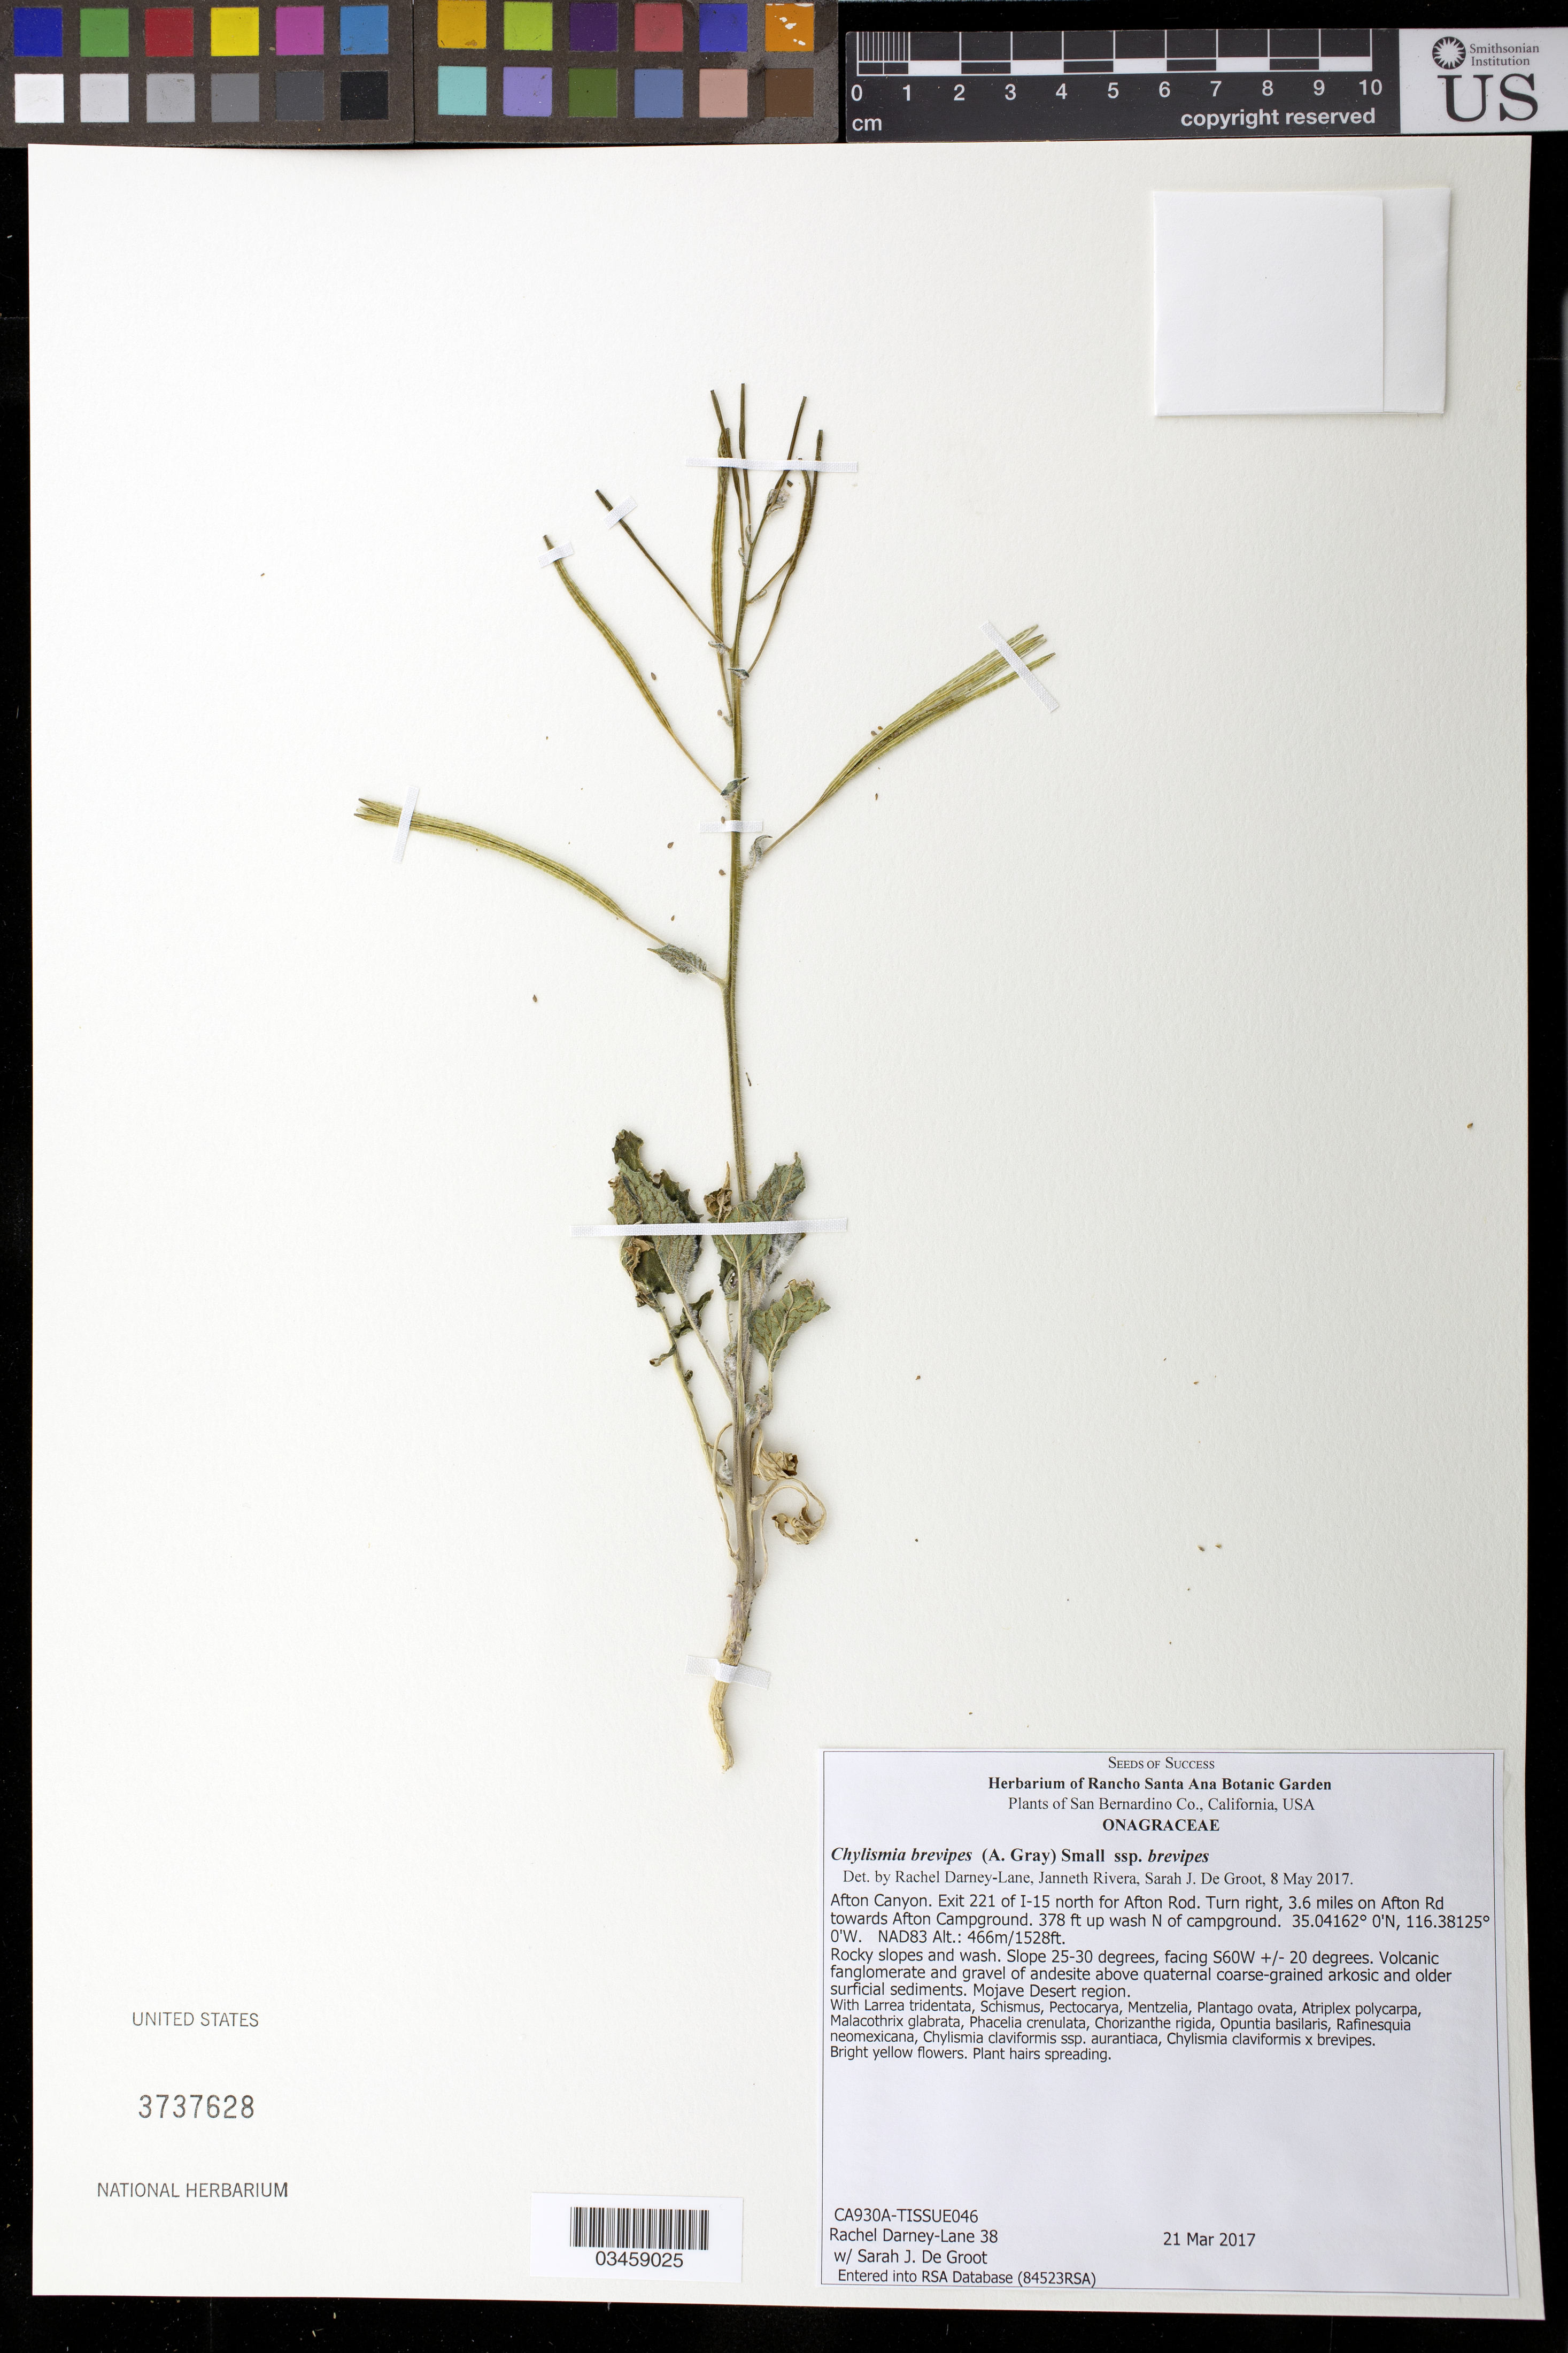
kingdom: Plantae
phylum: Tracheophyta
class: Magnoliopsida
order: Myrtales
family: Onagraceae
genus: Chylismia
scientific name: Chylismia brevipes subsp. brevipes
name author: (A. Gray) Small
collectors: R. Darney-Lane & S. De Groot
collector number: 38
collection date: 2017-03-21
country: United States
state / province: California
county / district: San Bernardino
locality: Afton Canyon. Exit 221 of I-15 N of Afton Road, turn right, 3.6 mi. on Afton Rd towards Afton Campground, 378 ft up wash campground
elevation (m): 466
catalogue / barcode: US 3737628